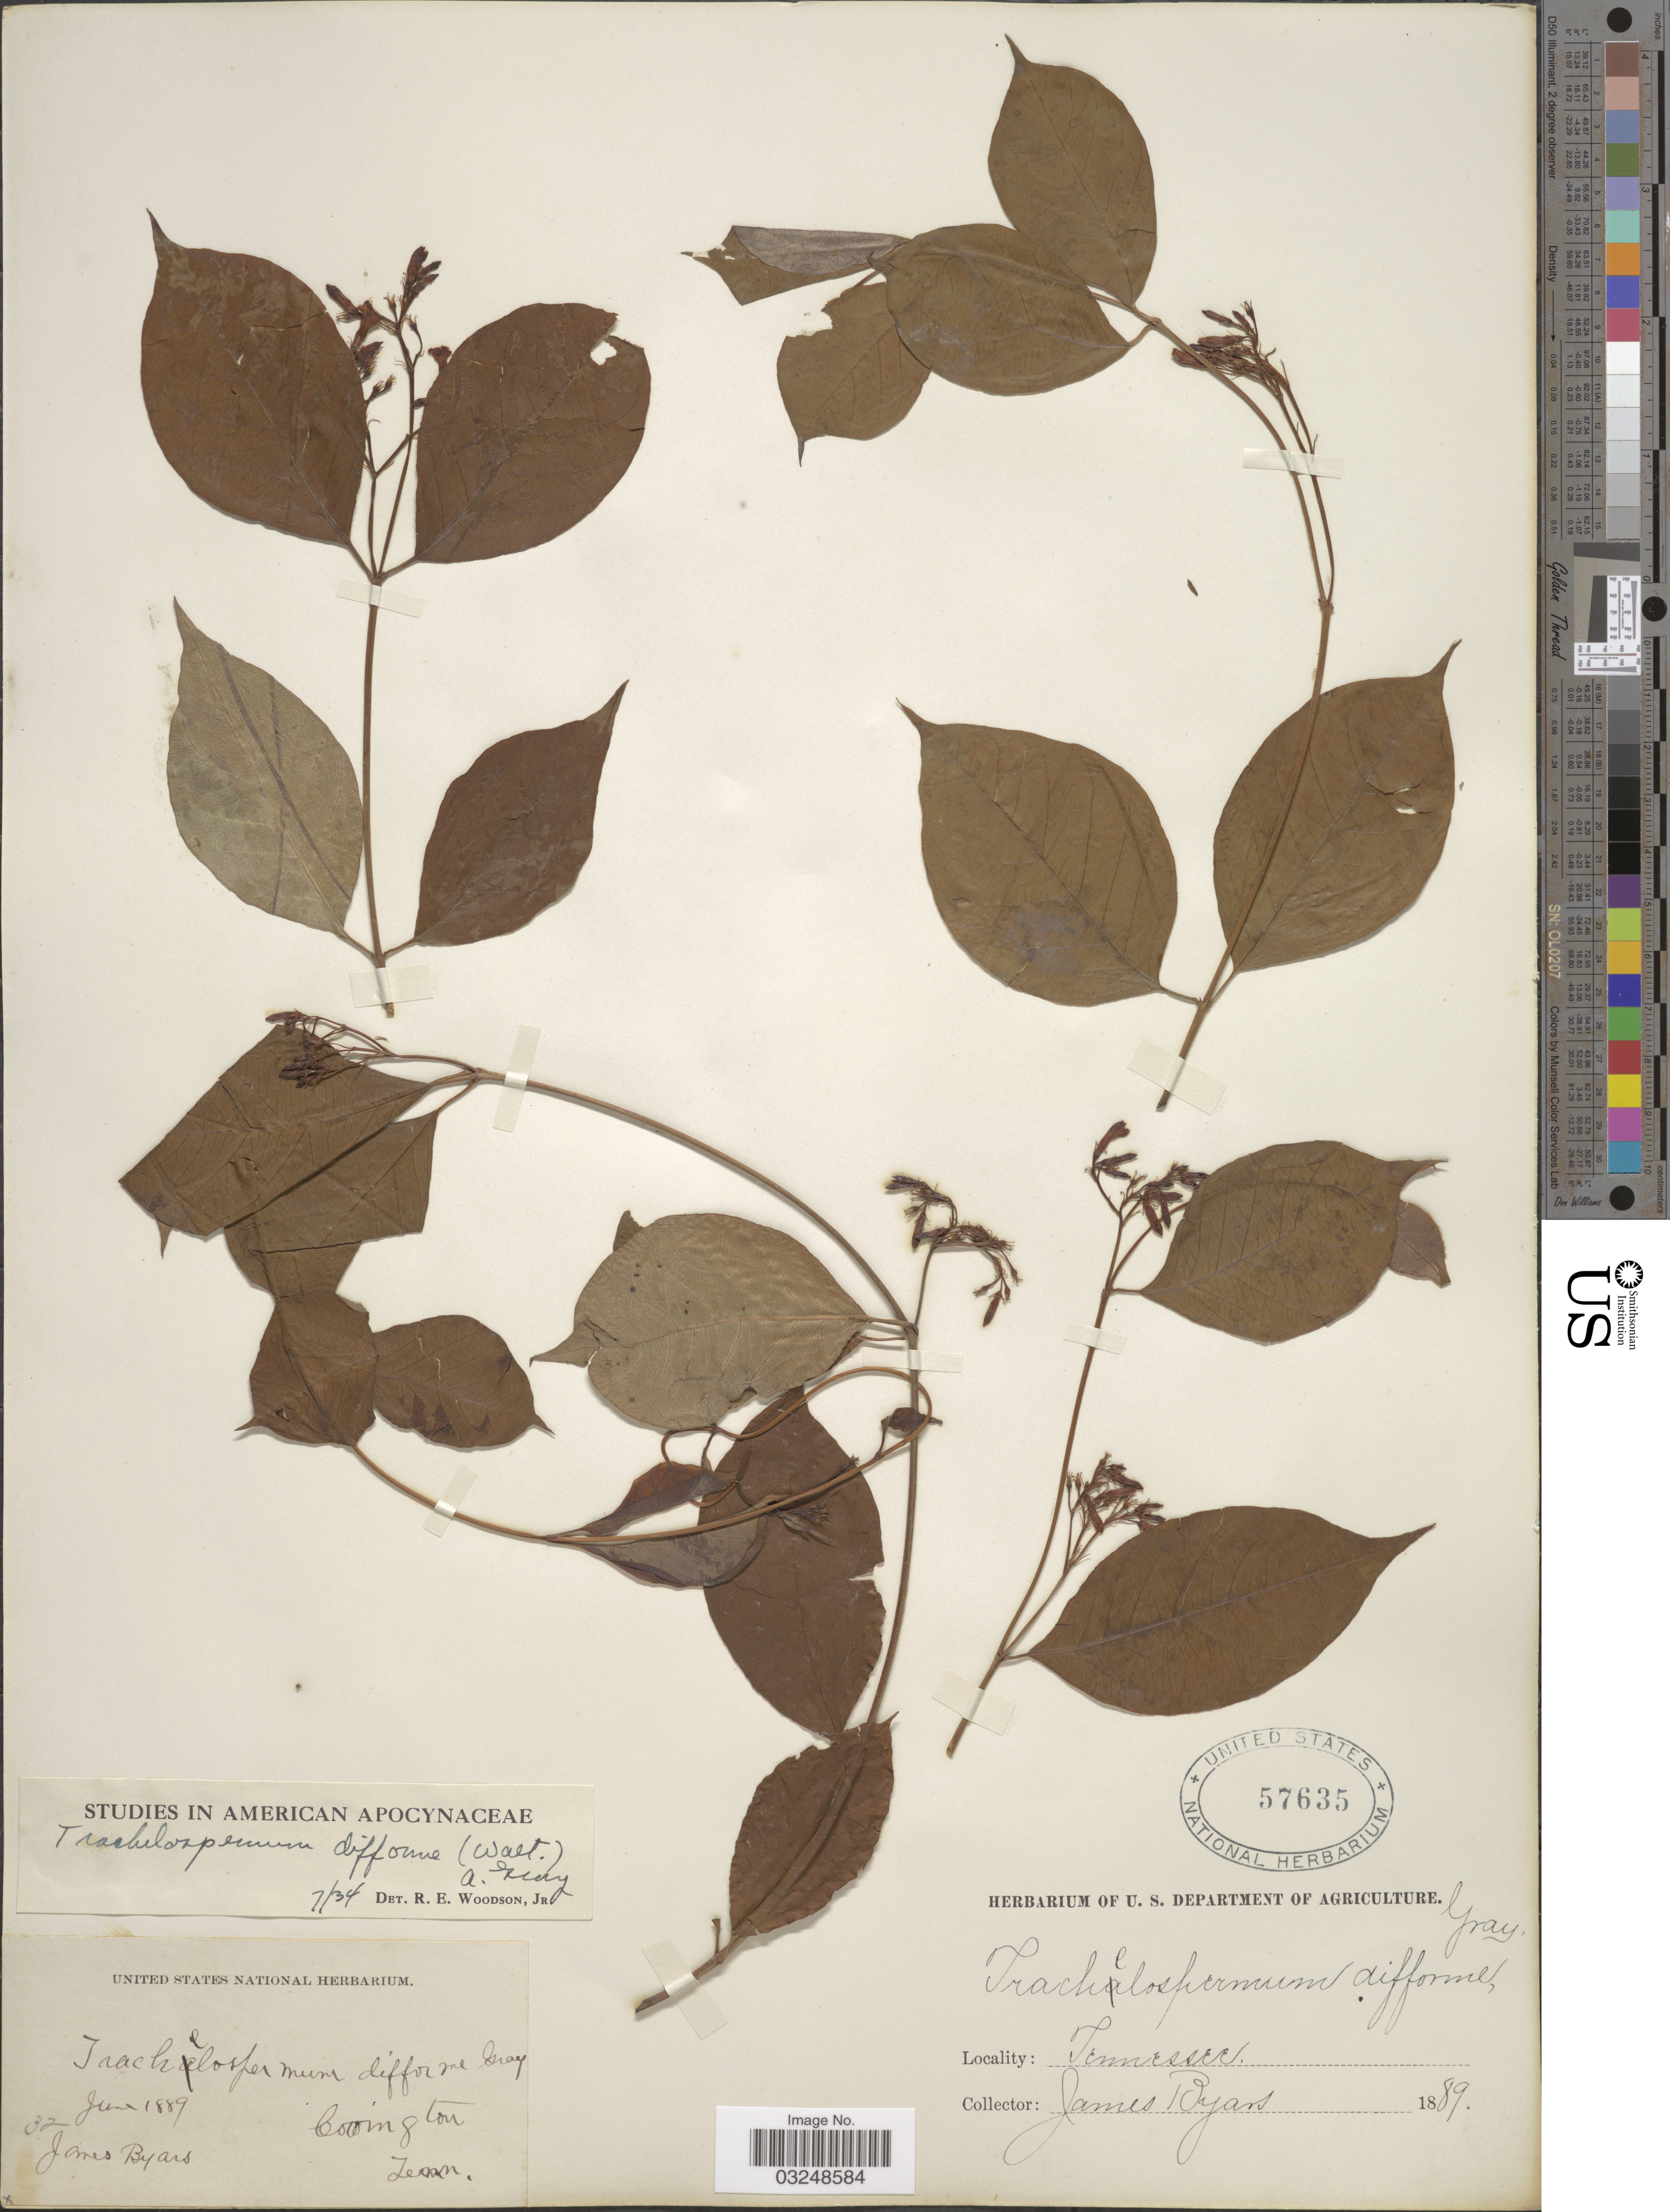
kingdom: Plantae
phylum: Tracheophyta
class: Magnoliopsida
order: Gentianales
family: Apocynaceae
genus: Trachelospermum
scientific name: Trachelospermum difforme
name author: (Walter) A. Gray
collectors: J. Byars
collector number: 32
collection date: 1889-06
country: United States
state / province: Tennessee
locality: Covington.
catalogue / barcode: US 57635